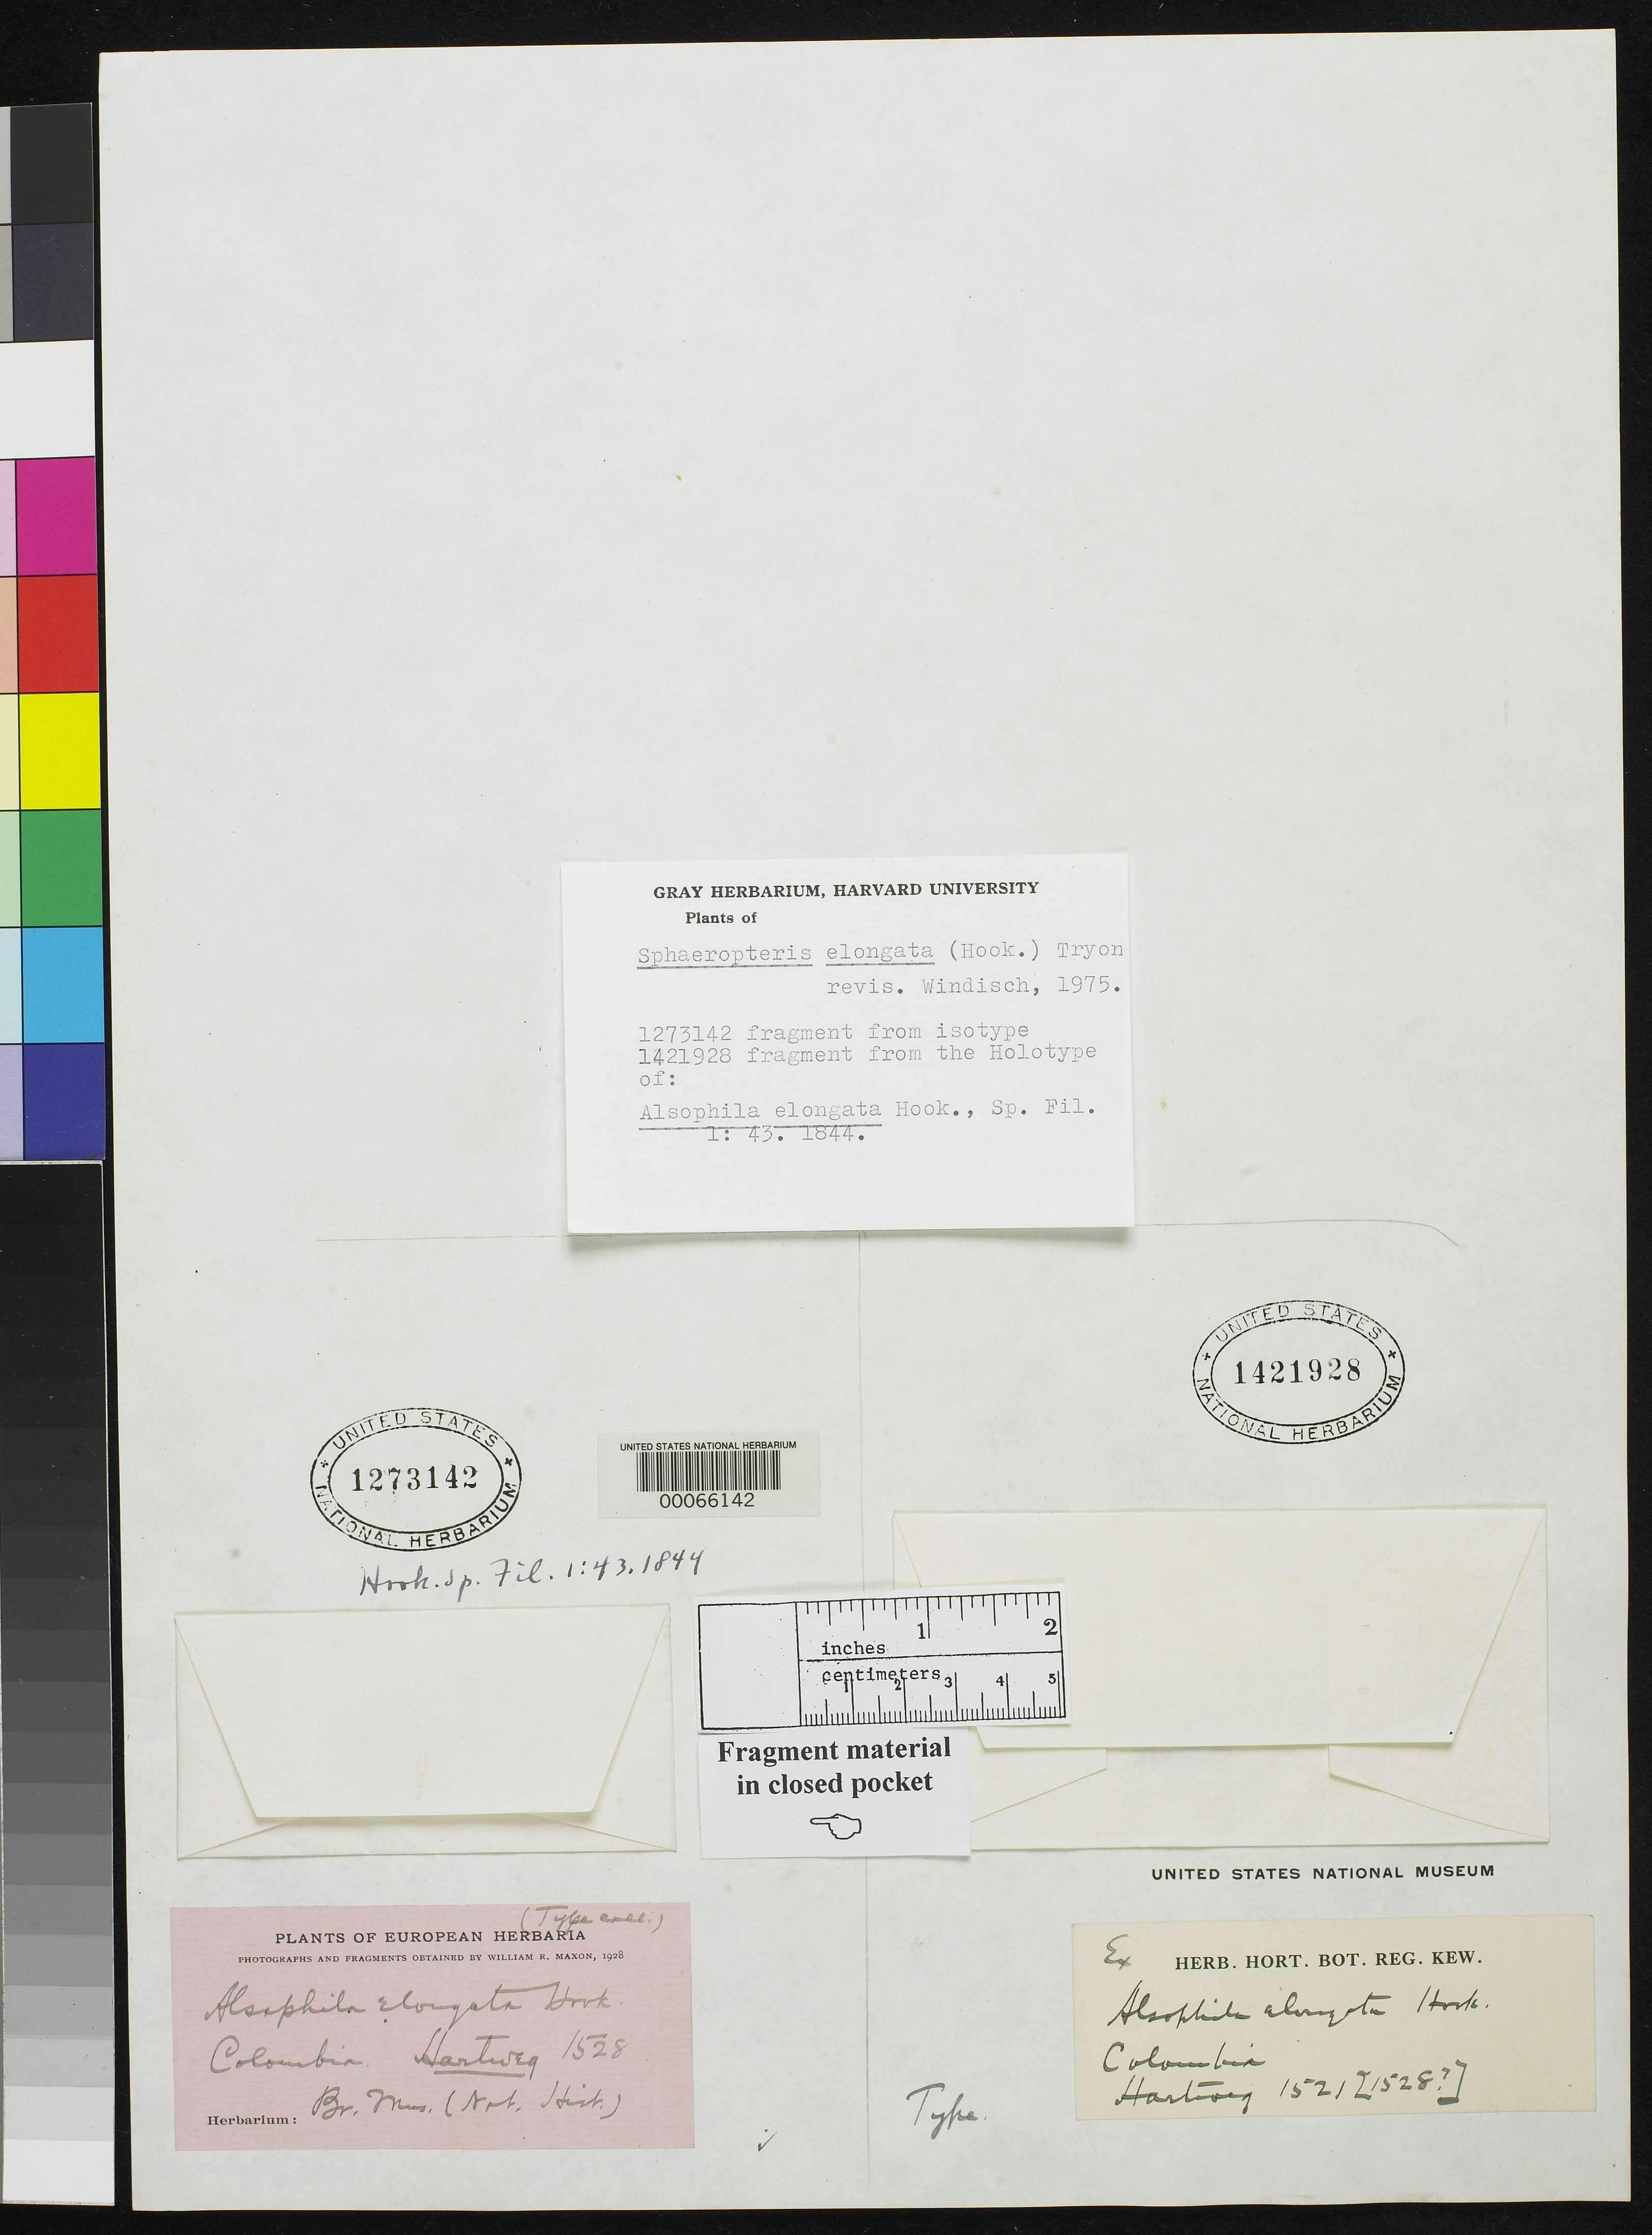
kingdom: Plantae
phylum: Tracheophyta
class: Polypodiopsida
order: Cyatheales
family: Cyatheaceae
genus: Alsophila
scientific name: Alsophila elongata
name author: Hook.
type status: Type Fragment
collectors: K. Hartweg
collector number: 1528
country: Colombia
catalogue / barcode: US 1273142-2